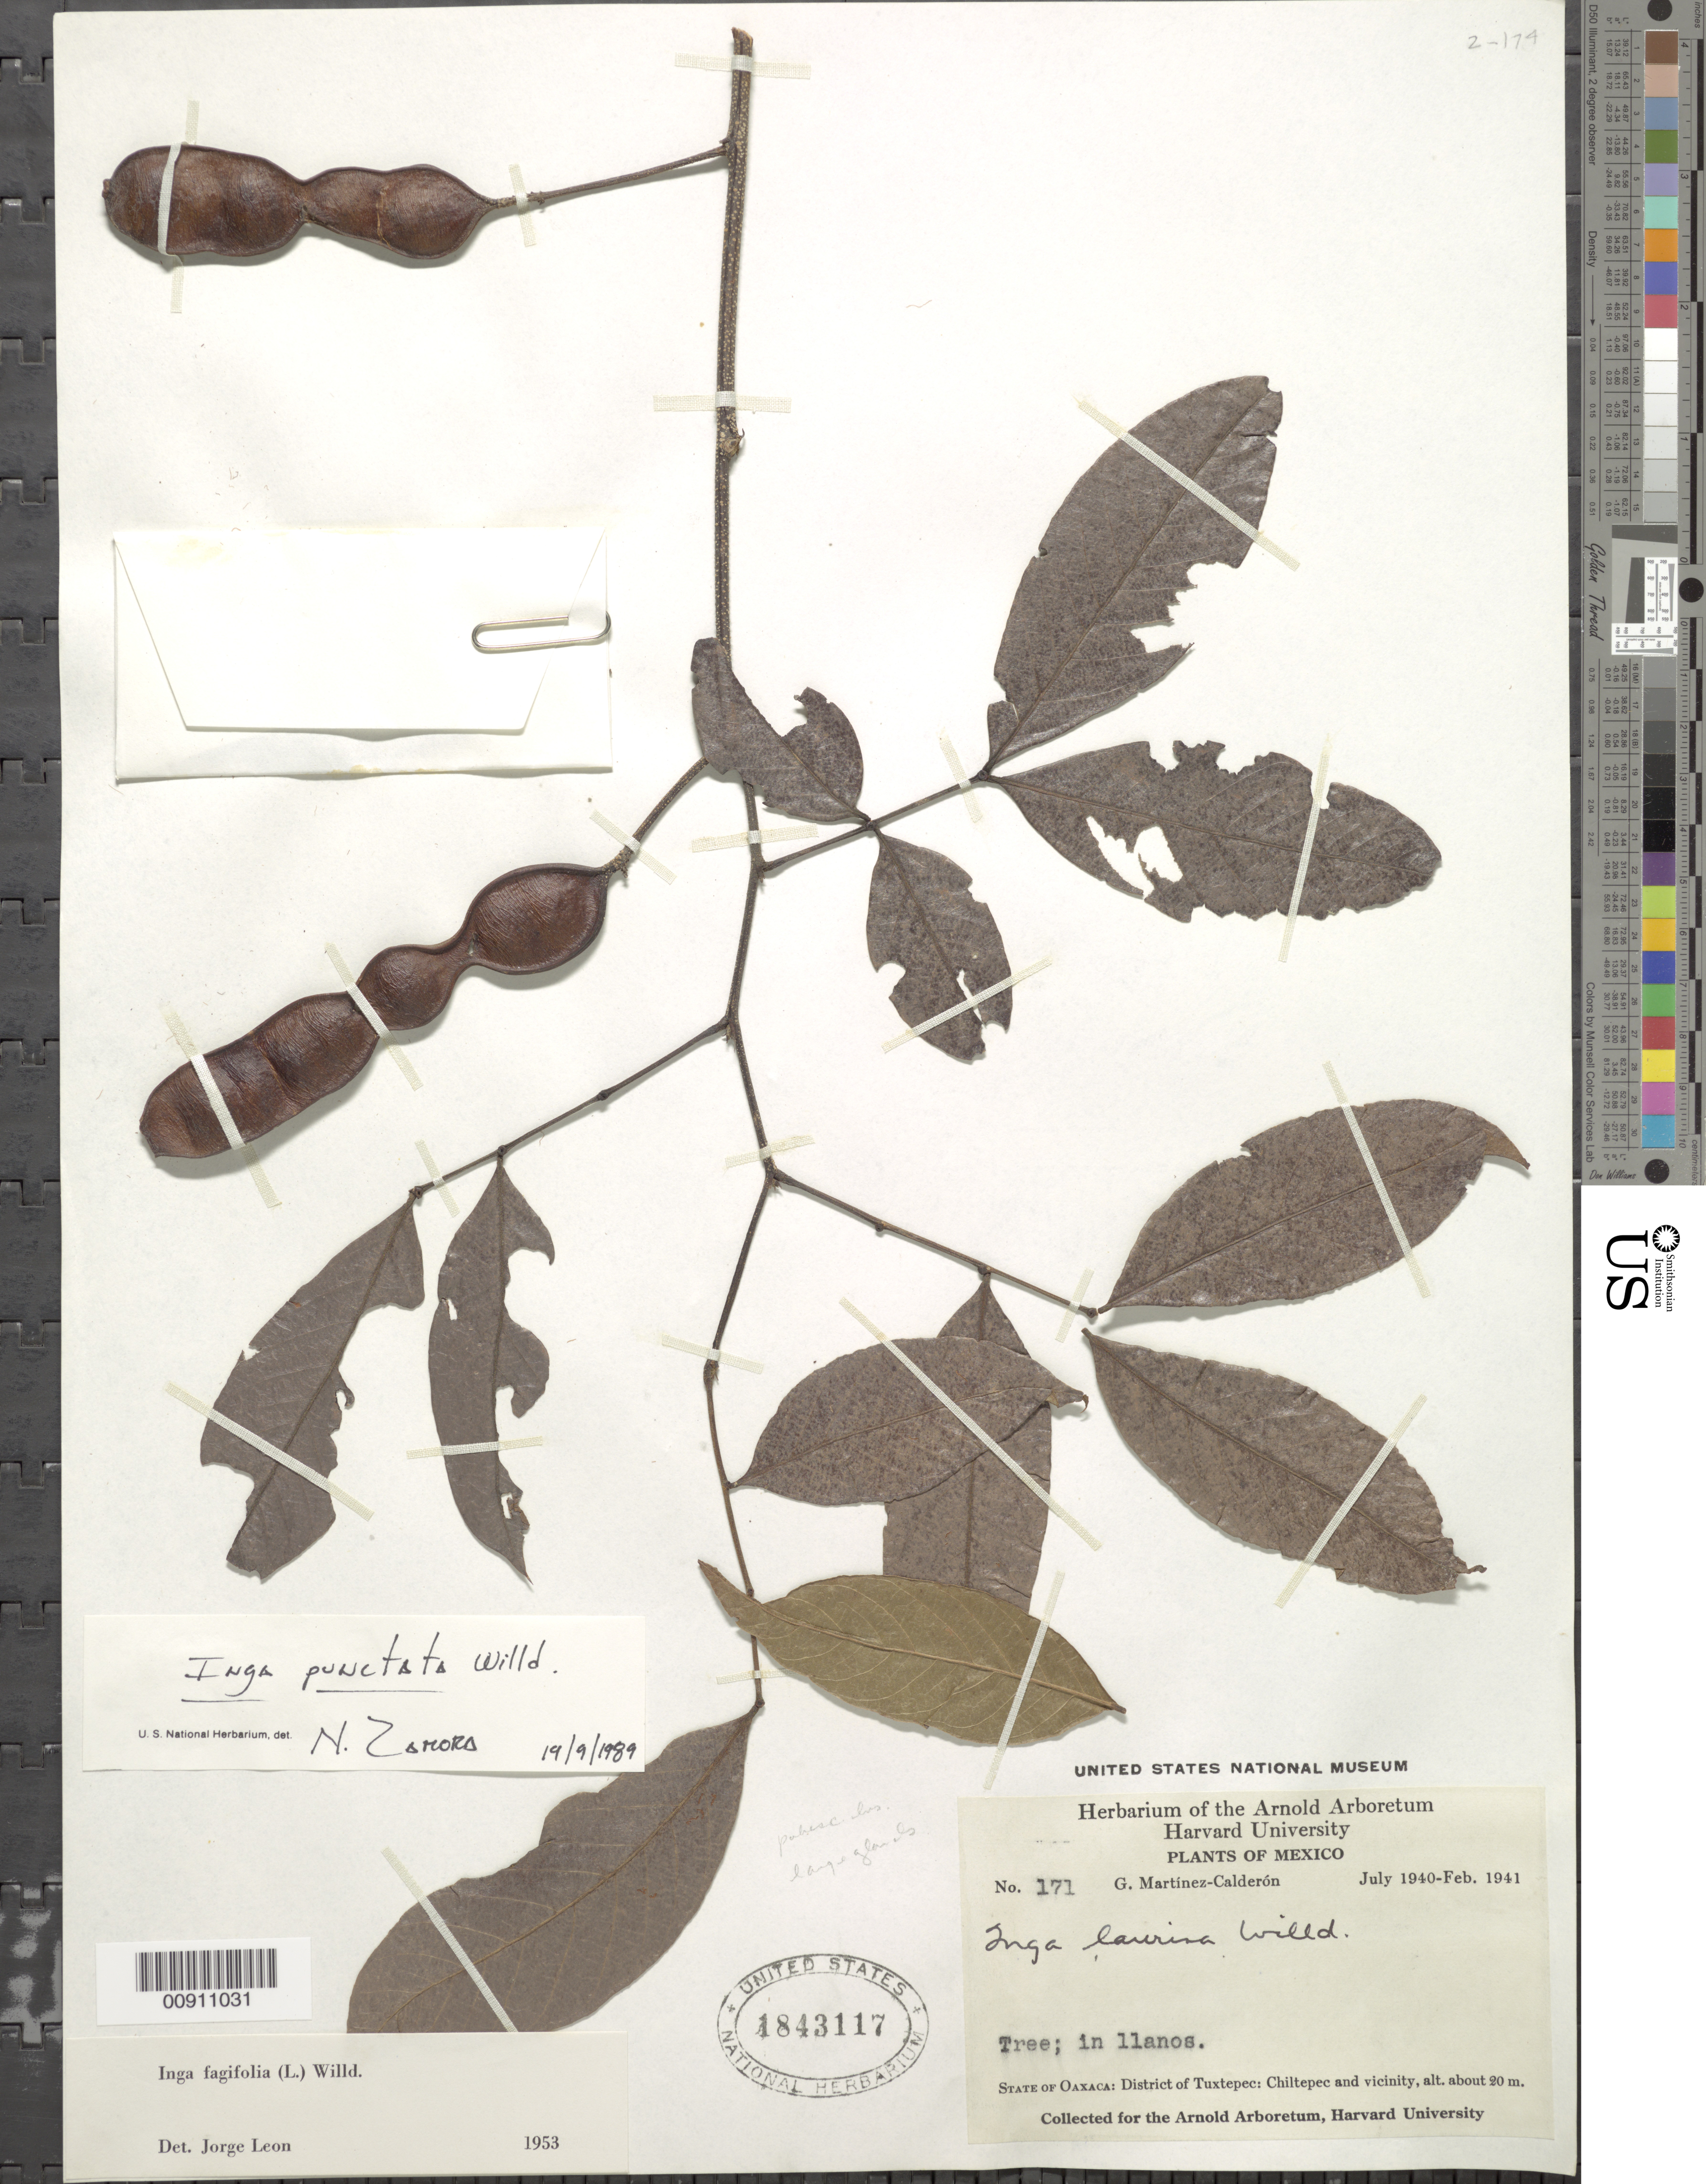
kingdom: Plantae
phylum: Tracheophyta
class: Magnoliopsida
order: Fabales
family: Fabaceae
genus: Inga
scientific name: Inga punctata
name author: Willd.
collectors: G. Martinez-C.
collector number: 171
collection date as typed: Jul 1940 to -- Feb 1941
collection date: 1940-07/1941-02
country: Mexico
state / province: Oaxaca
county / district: Tuxtepec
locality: State of Oaxaca: District of Tuxtepec: Chiltepec and vicinity.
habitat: In llanos.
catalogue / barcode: US 1843117